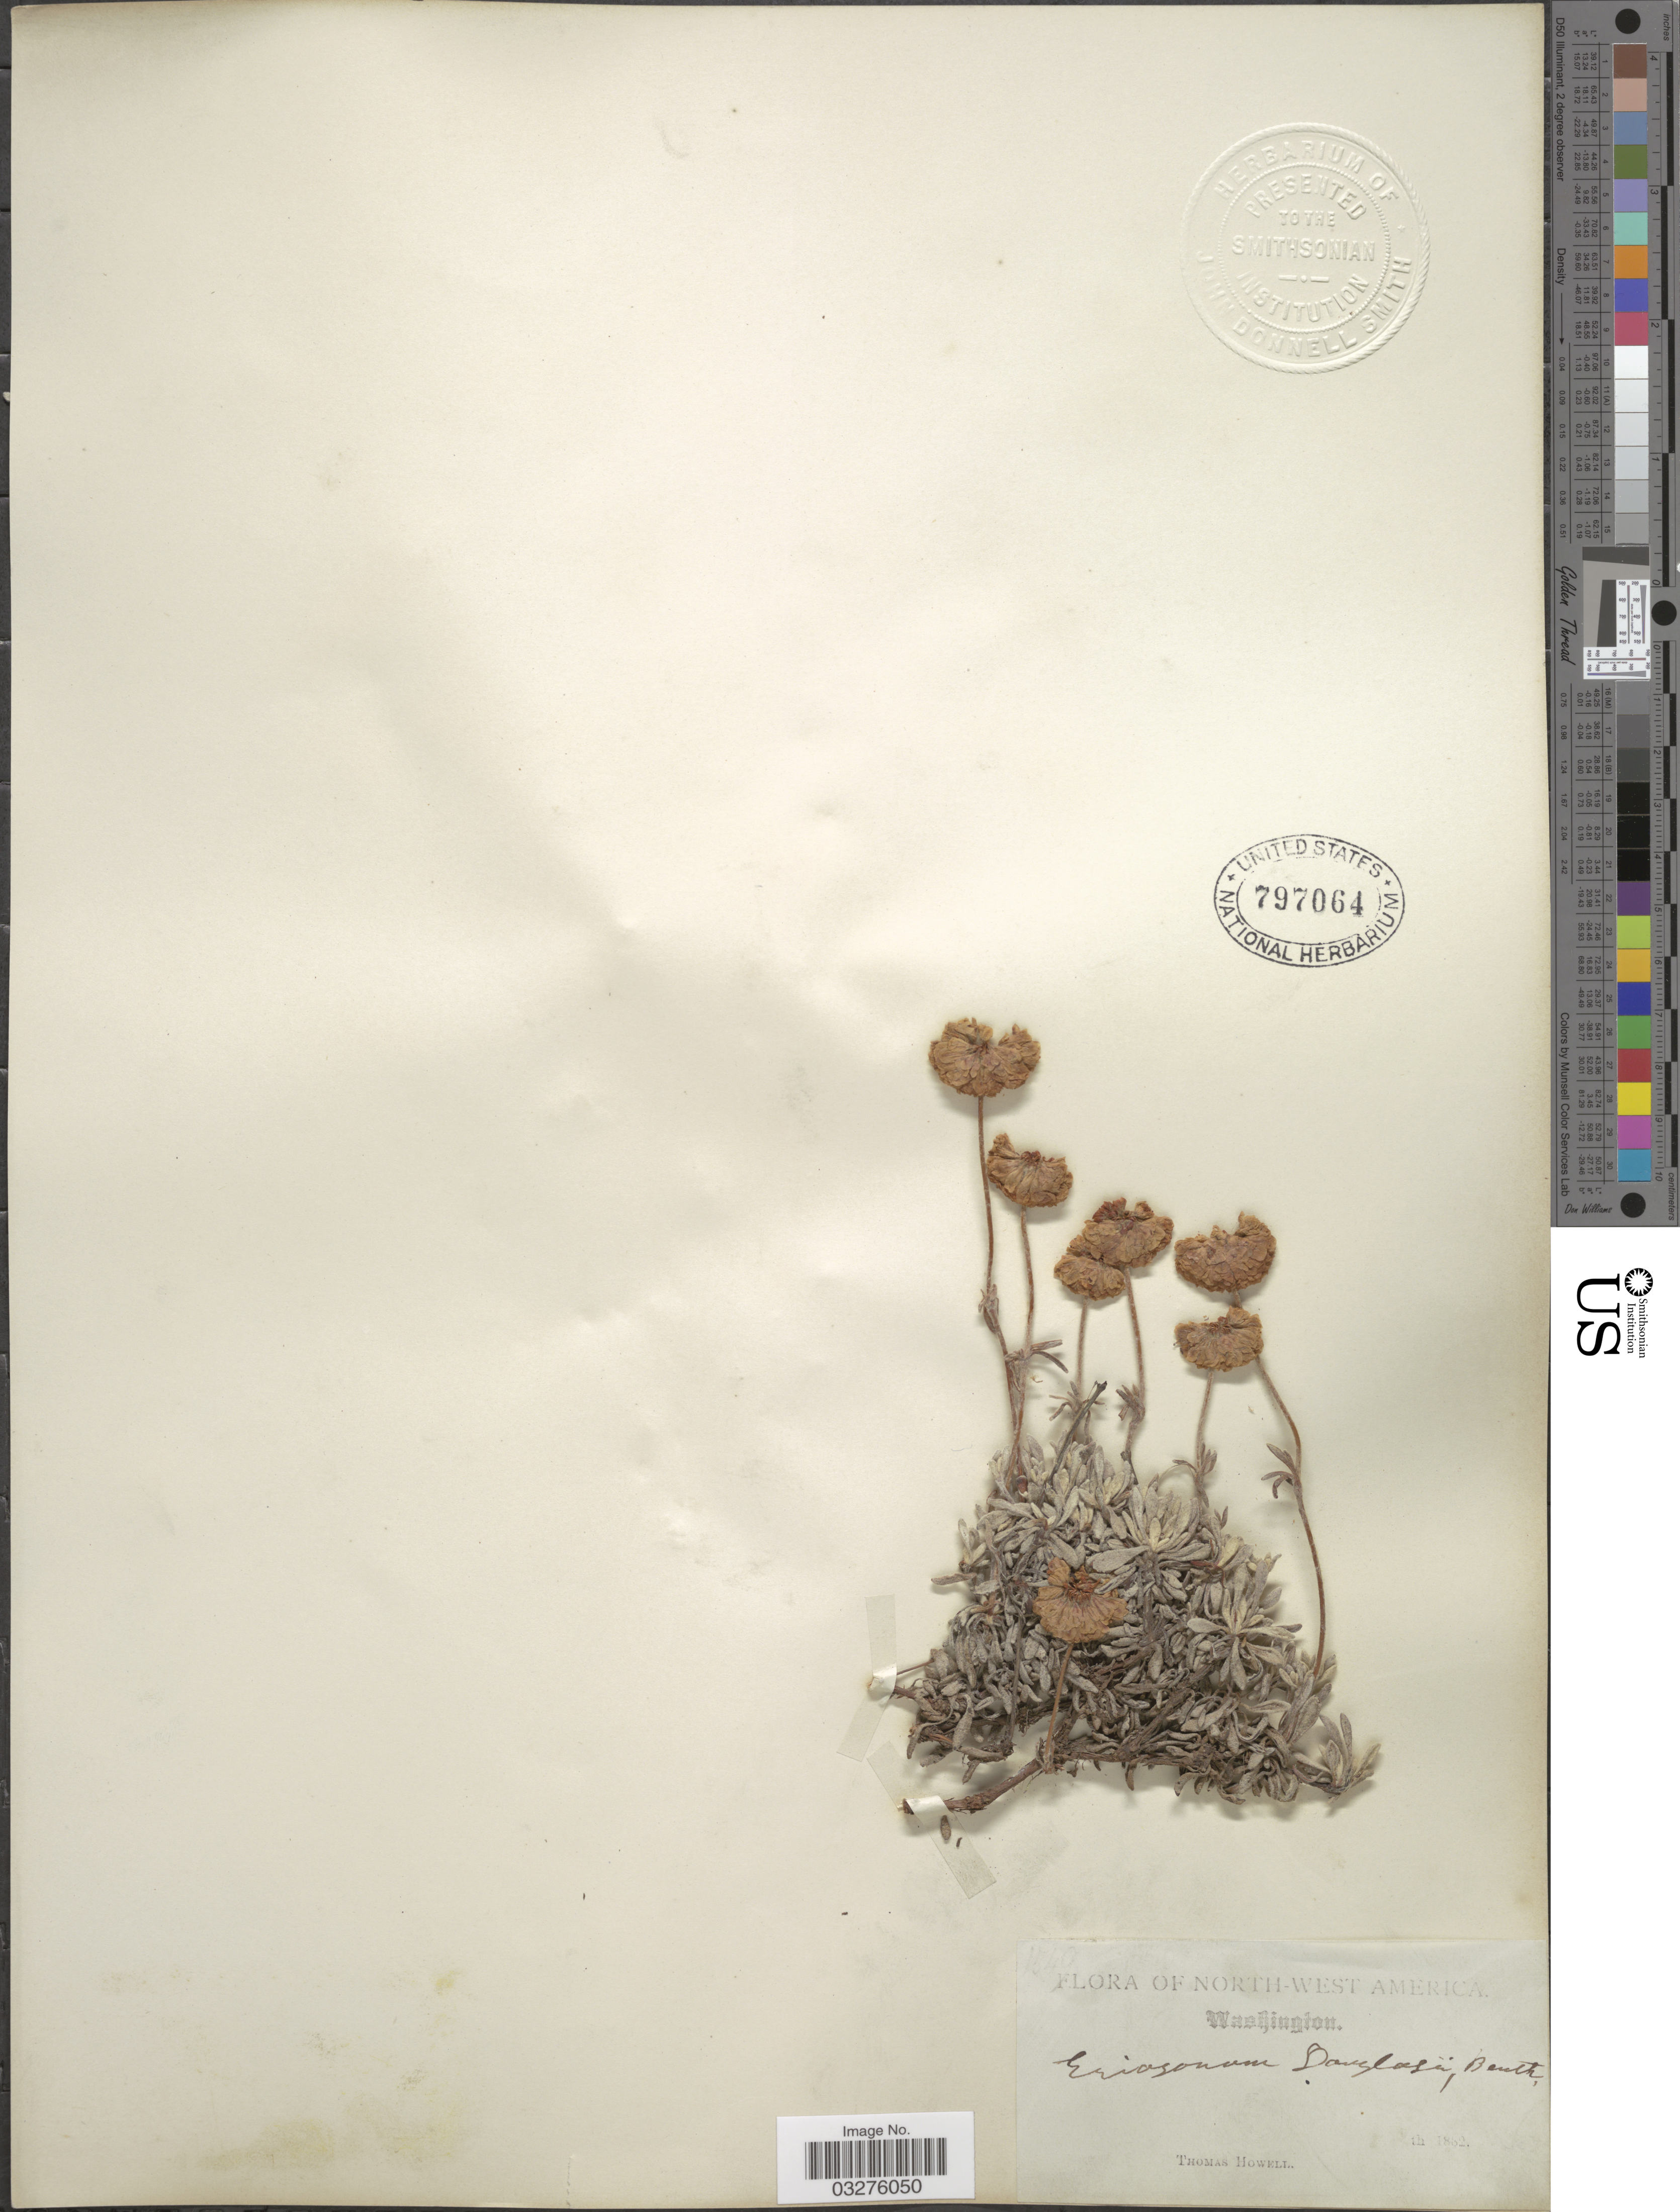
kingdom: Plantae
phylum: Tracheophyta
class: Magnoliopsida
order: Caryophyllales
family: Polygonaceae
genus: Eriogonum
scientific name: Eriogonum douglasii var. douglasii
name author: Benth.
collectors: T. Howell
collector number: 1540*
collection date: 1882-08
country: United States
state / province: Washington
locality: North-West America.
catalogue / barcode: US 797064